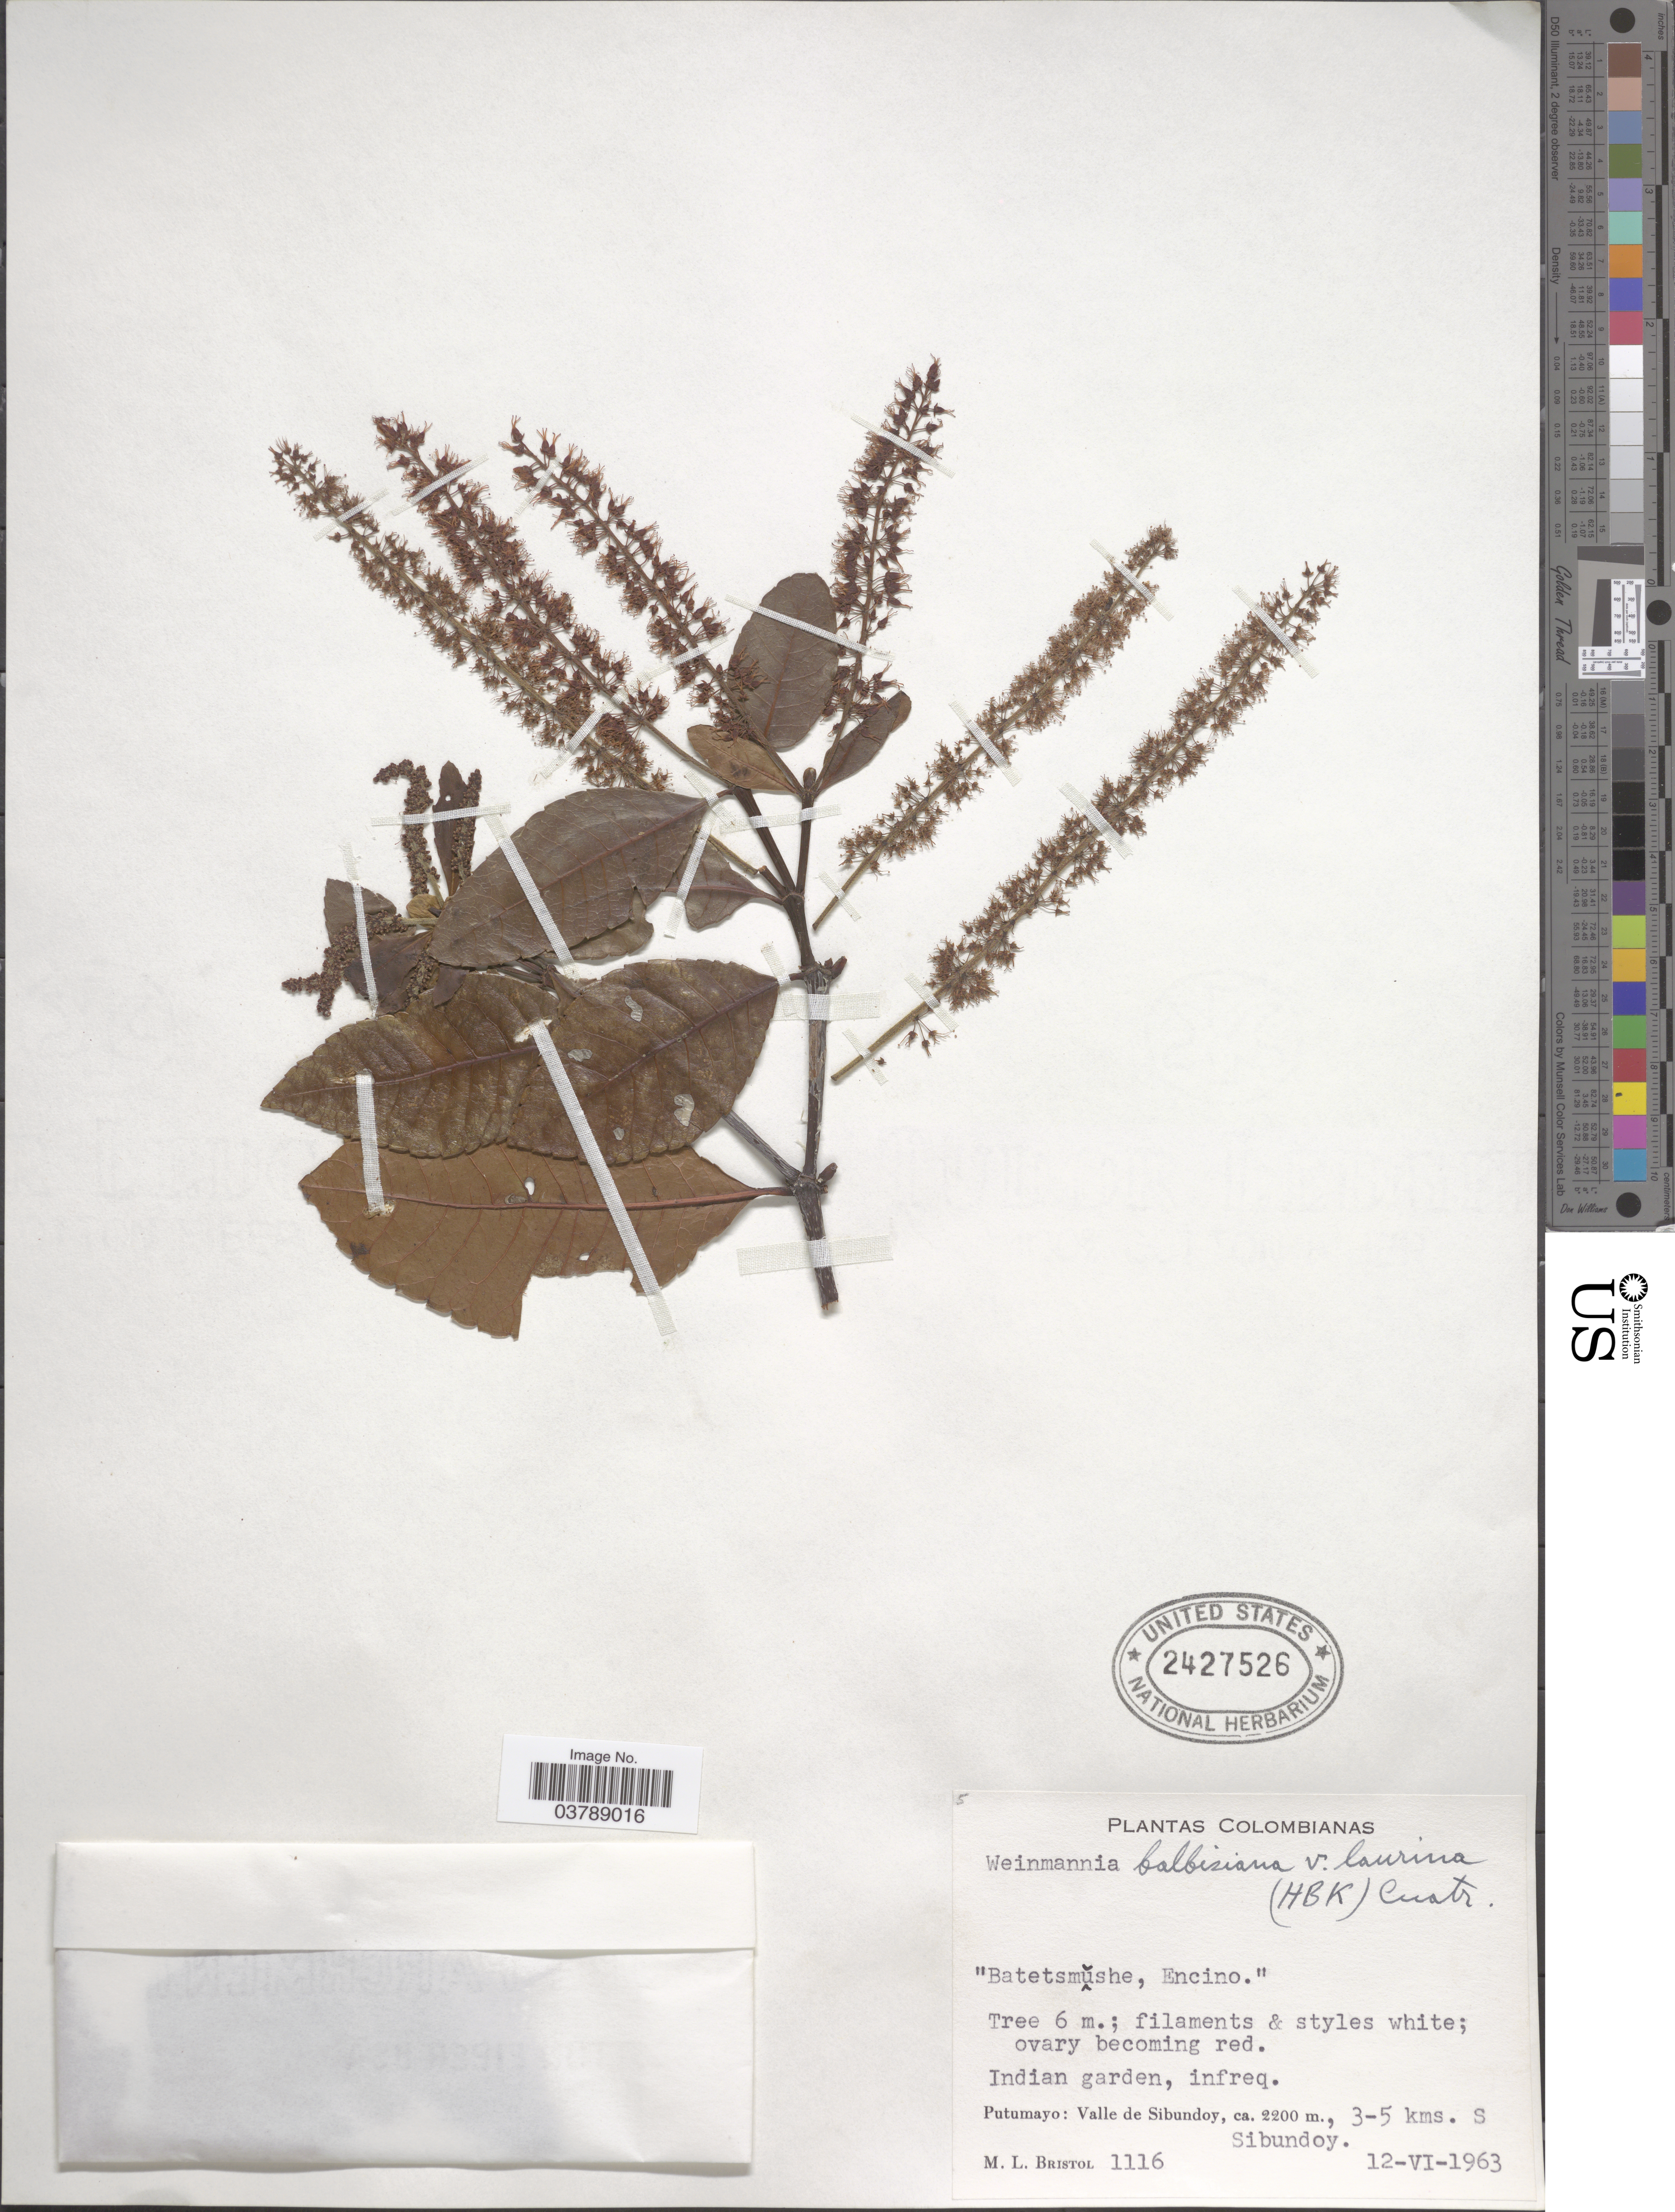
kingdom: Plantae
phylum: Tracheophyta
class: Magnoliopsida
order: Oxalidales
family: Cunoniaceae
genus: Weinmannia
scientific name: Weinmannia balbisiana var. laurina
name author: (Kunth) Cuatrec.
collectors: M. L. Bristol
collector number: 1116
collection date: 1963-06-12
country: Colombia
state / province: Putumayo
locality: Indian garden. Valle de Sibundoy, 3-5 kms. S Sibundoy.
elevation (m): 2200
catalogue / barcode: US 2427526